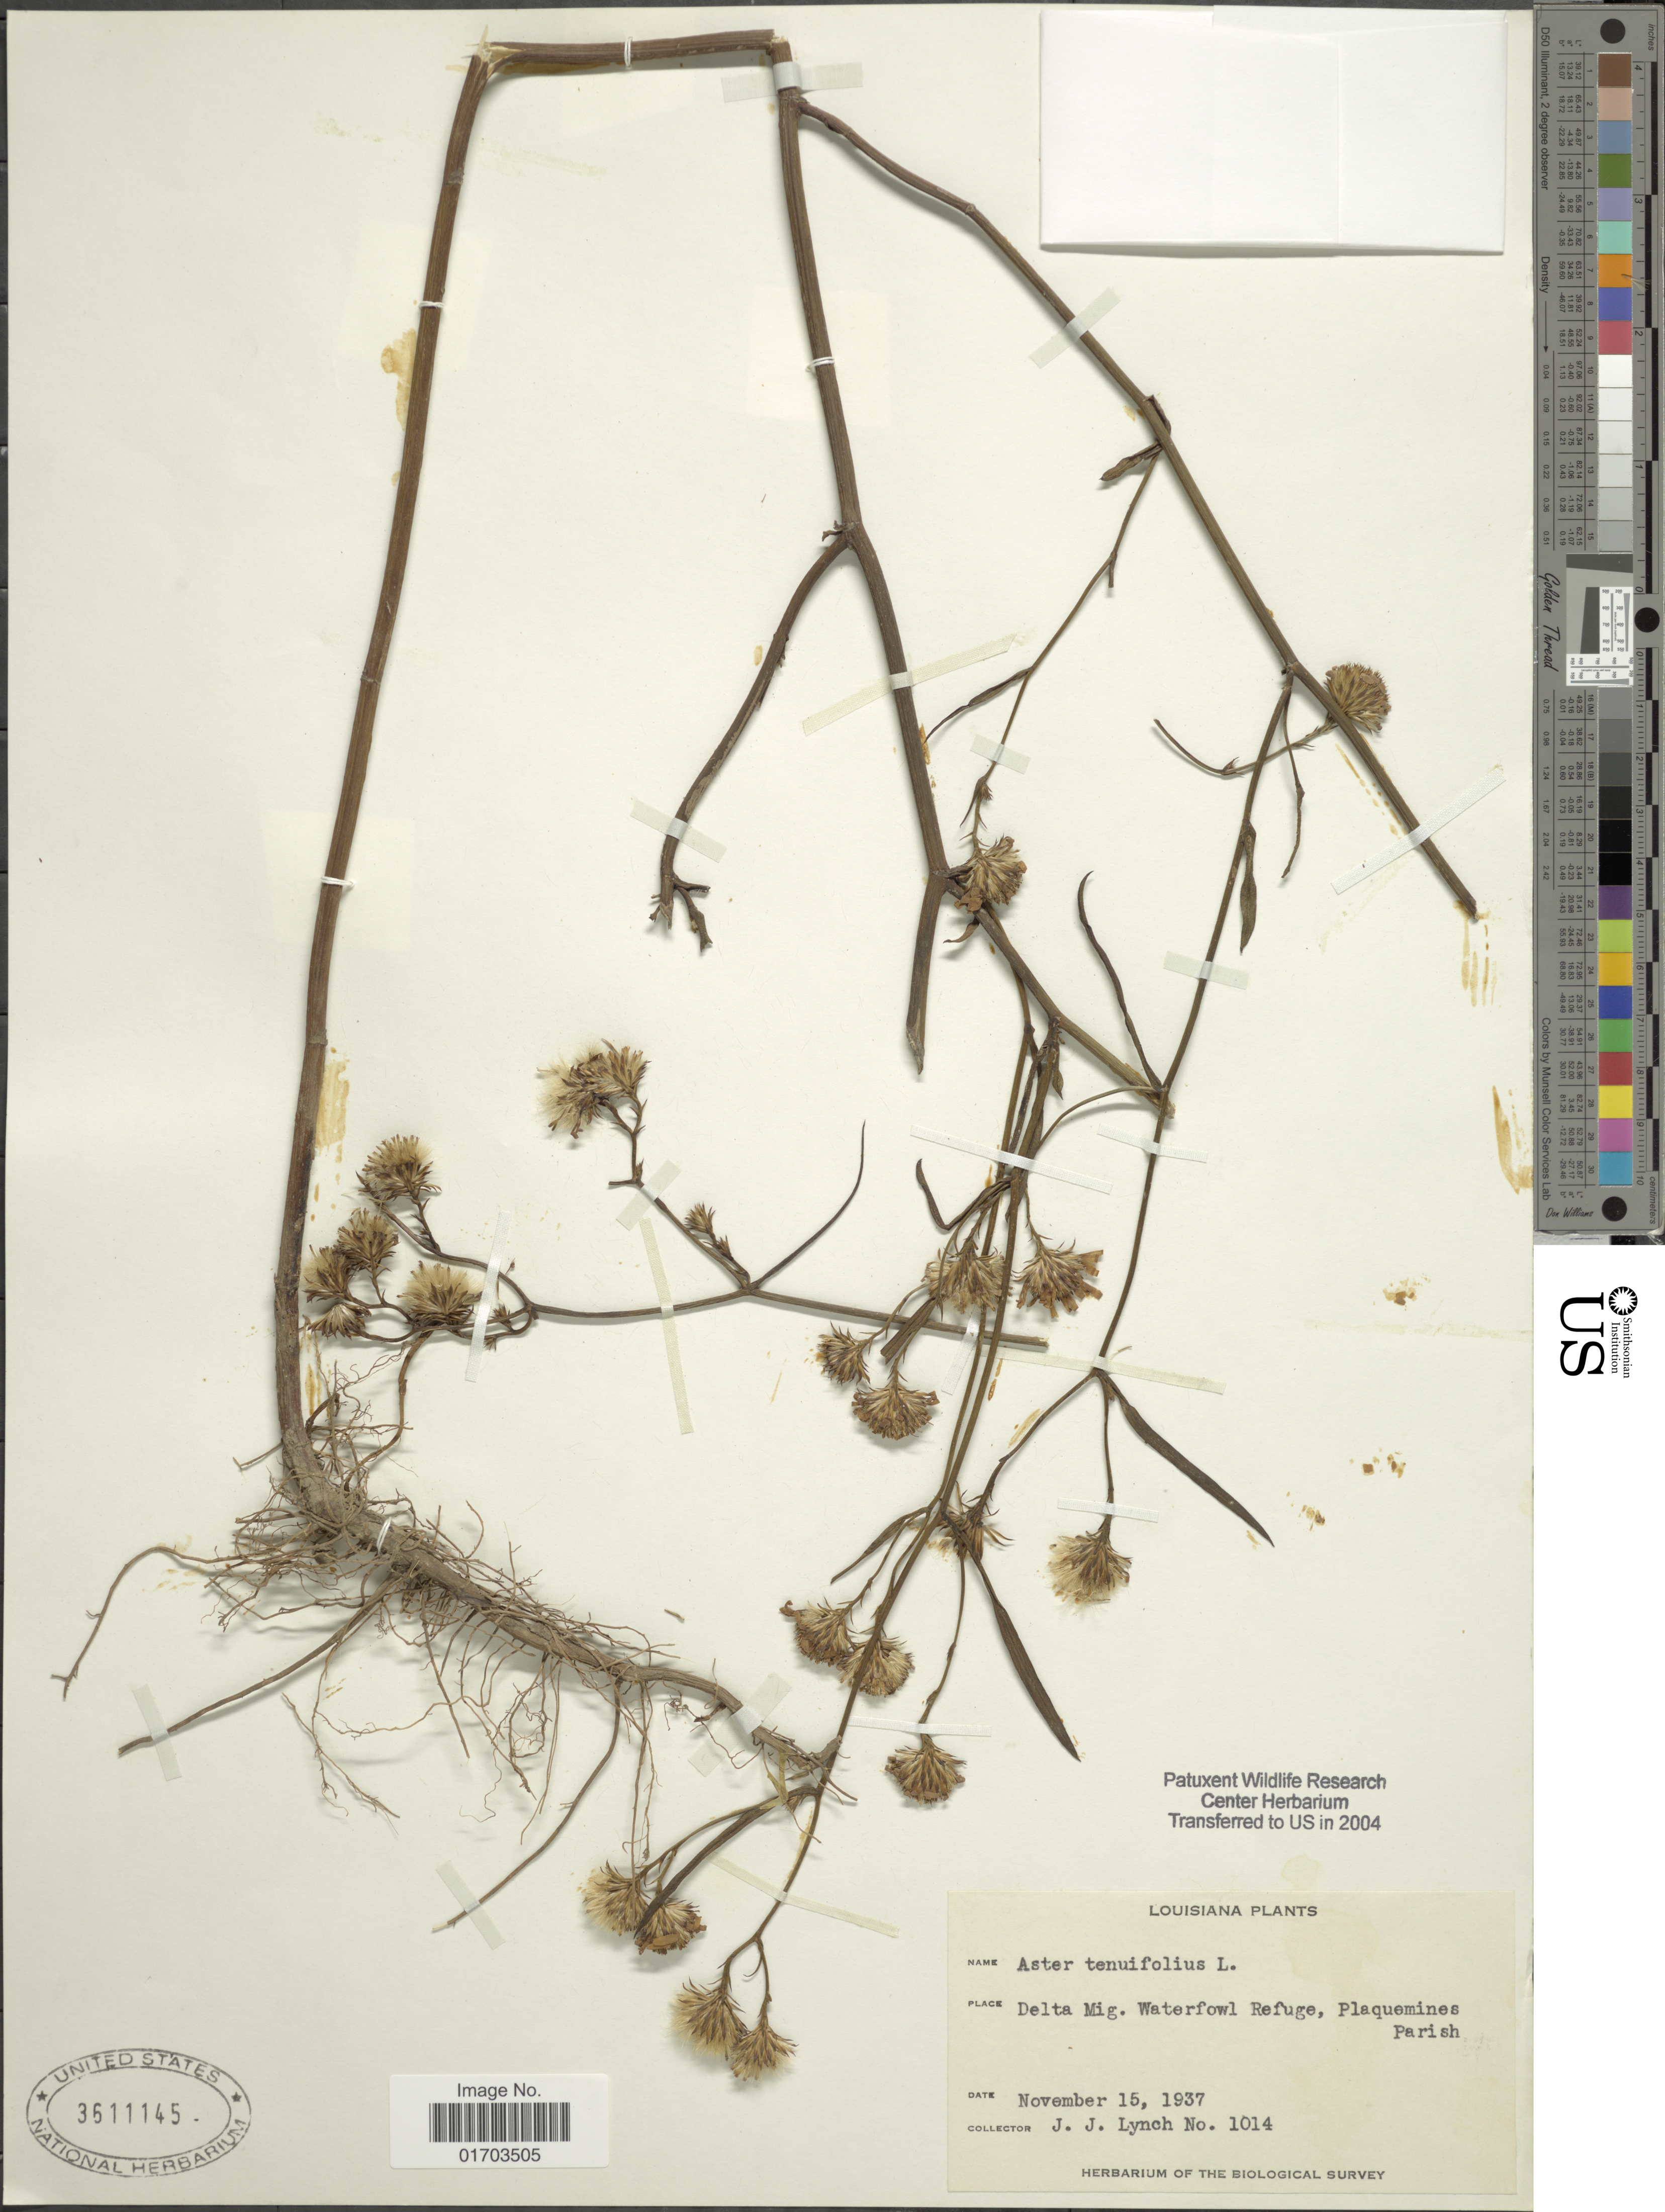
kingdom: Plantae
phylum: Tracheophyta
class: Magnoliopsida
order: Asterales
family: Asteraceae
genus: Symphyotrichum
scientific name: Symphyotrichum tenuifolium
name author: (L.) G.L. Nesom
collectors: J. Lynch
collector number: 1014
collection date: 1937-11-15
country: United States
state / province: Louisiana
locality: Delta Mig. Waterfowl Refuge, Plaquemines Parish.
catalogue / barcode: US 3611145